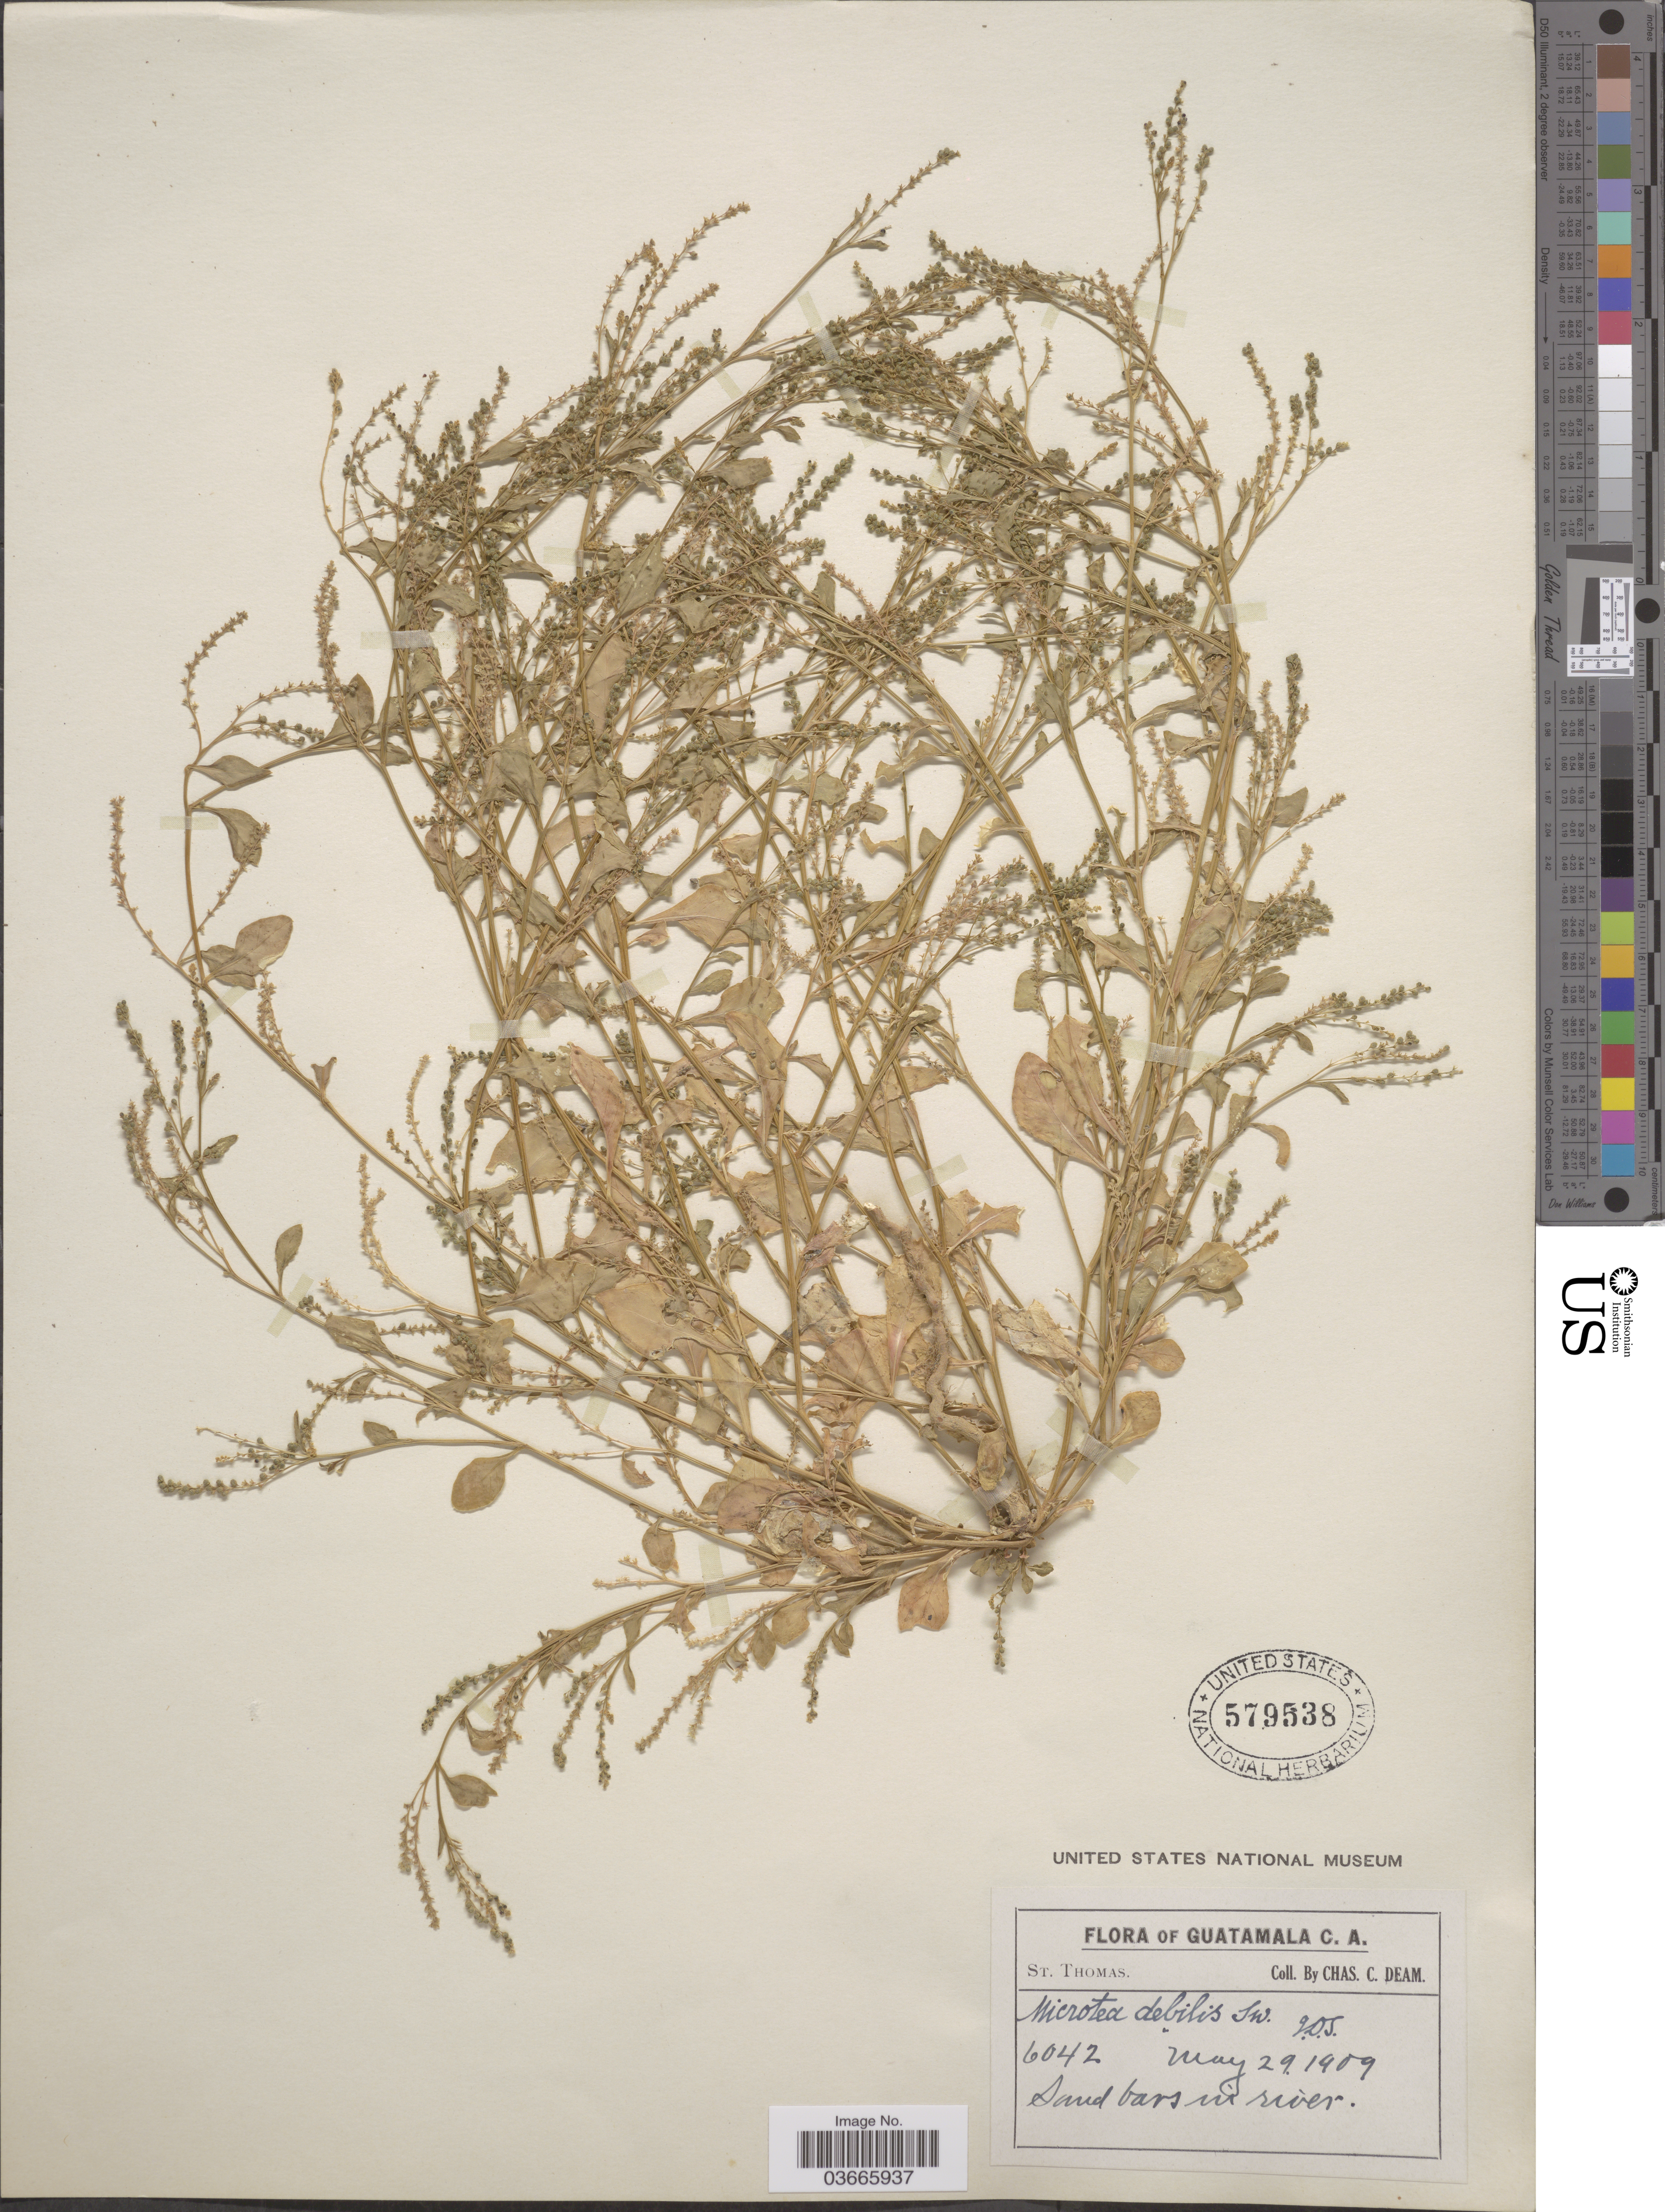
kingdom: Plantae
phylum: Tracheophyta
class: Magnoliopsida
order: Caryophyllales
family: Microteaceae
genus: Microtea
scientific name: Microtea debilis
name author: Sw.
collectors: C. C. Deam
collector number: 6042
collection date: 1909-05-29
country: Guatemala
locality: Guatamala. St. Thomas.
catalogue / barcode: US 579538